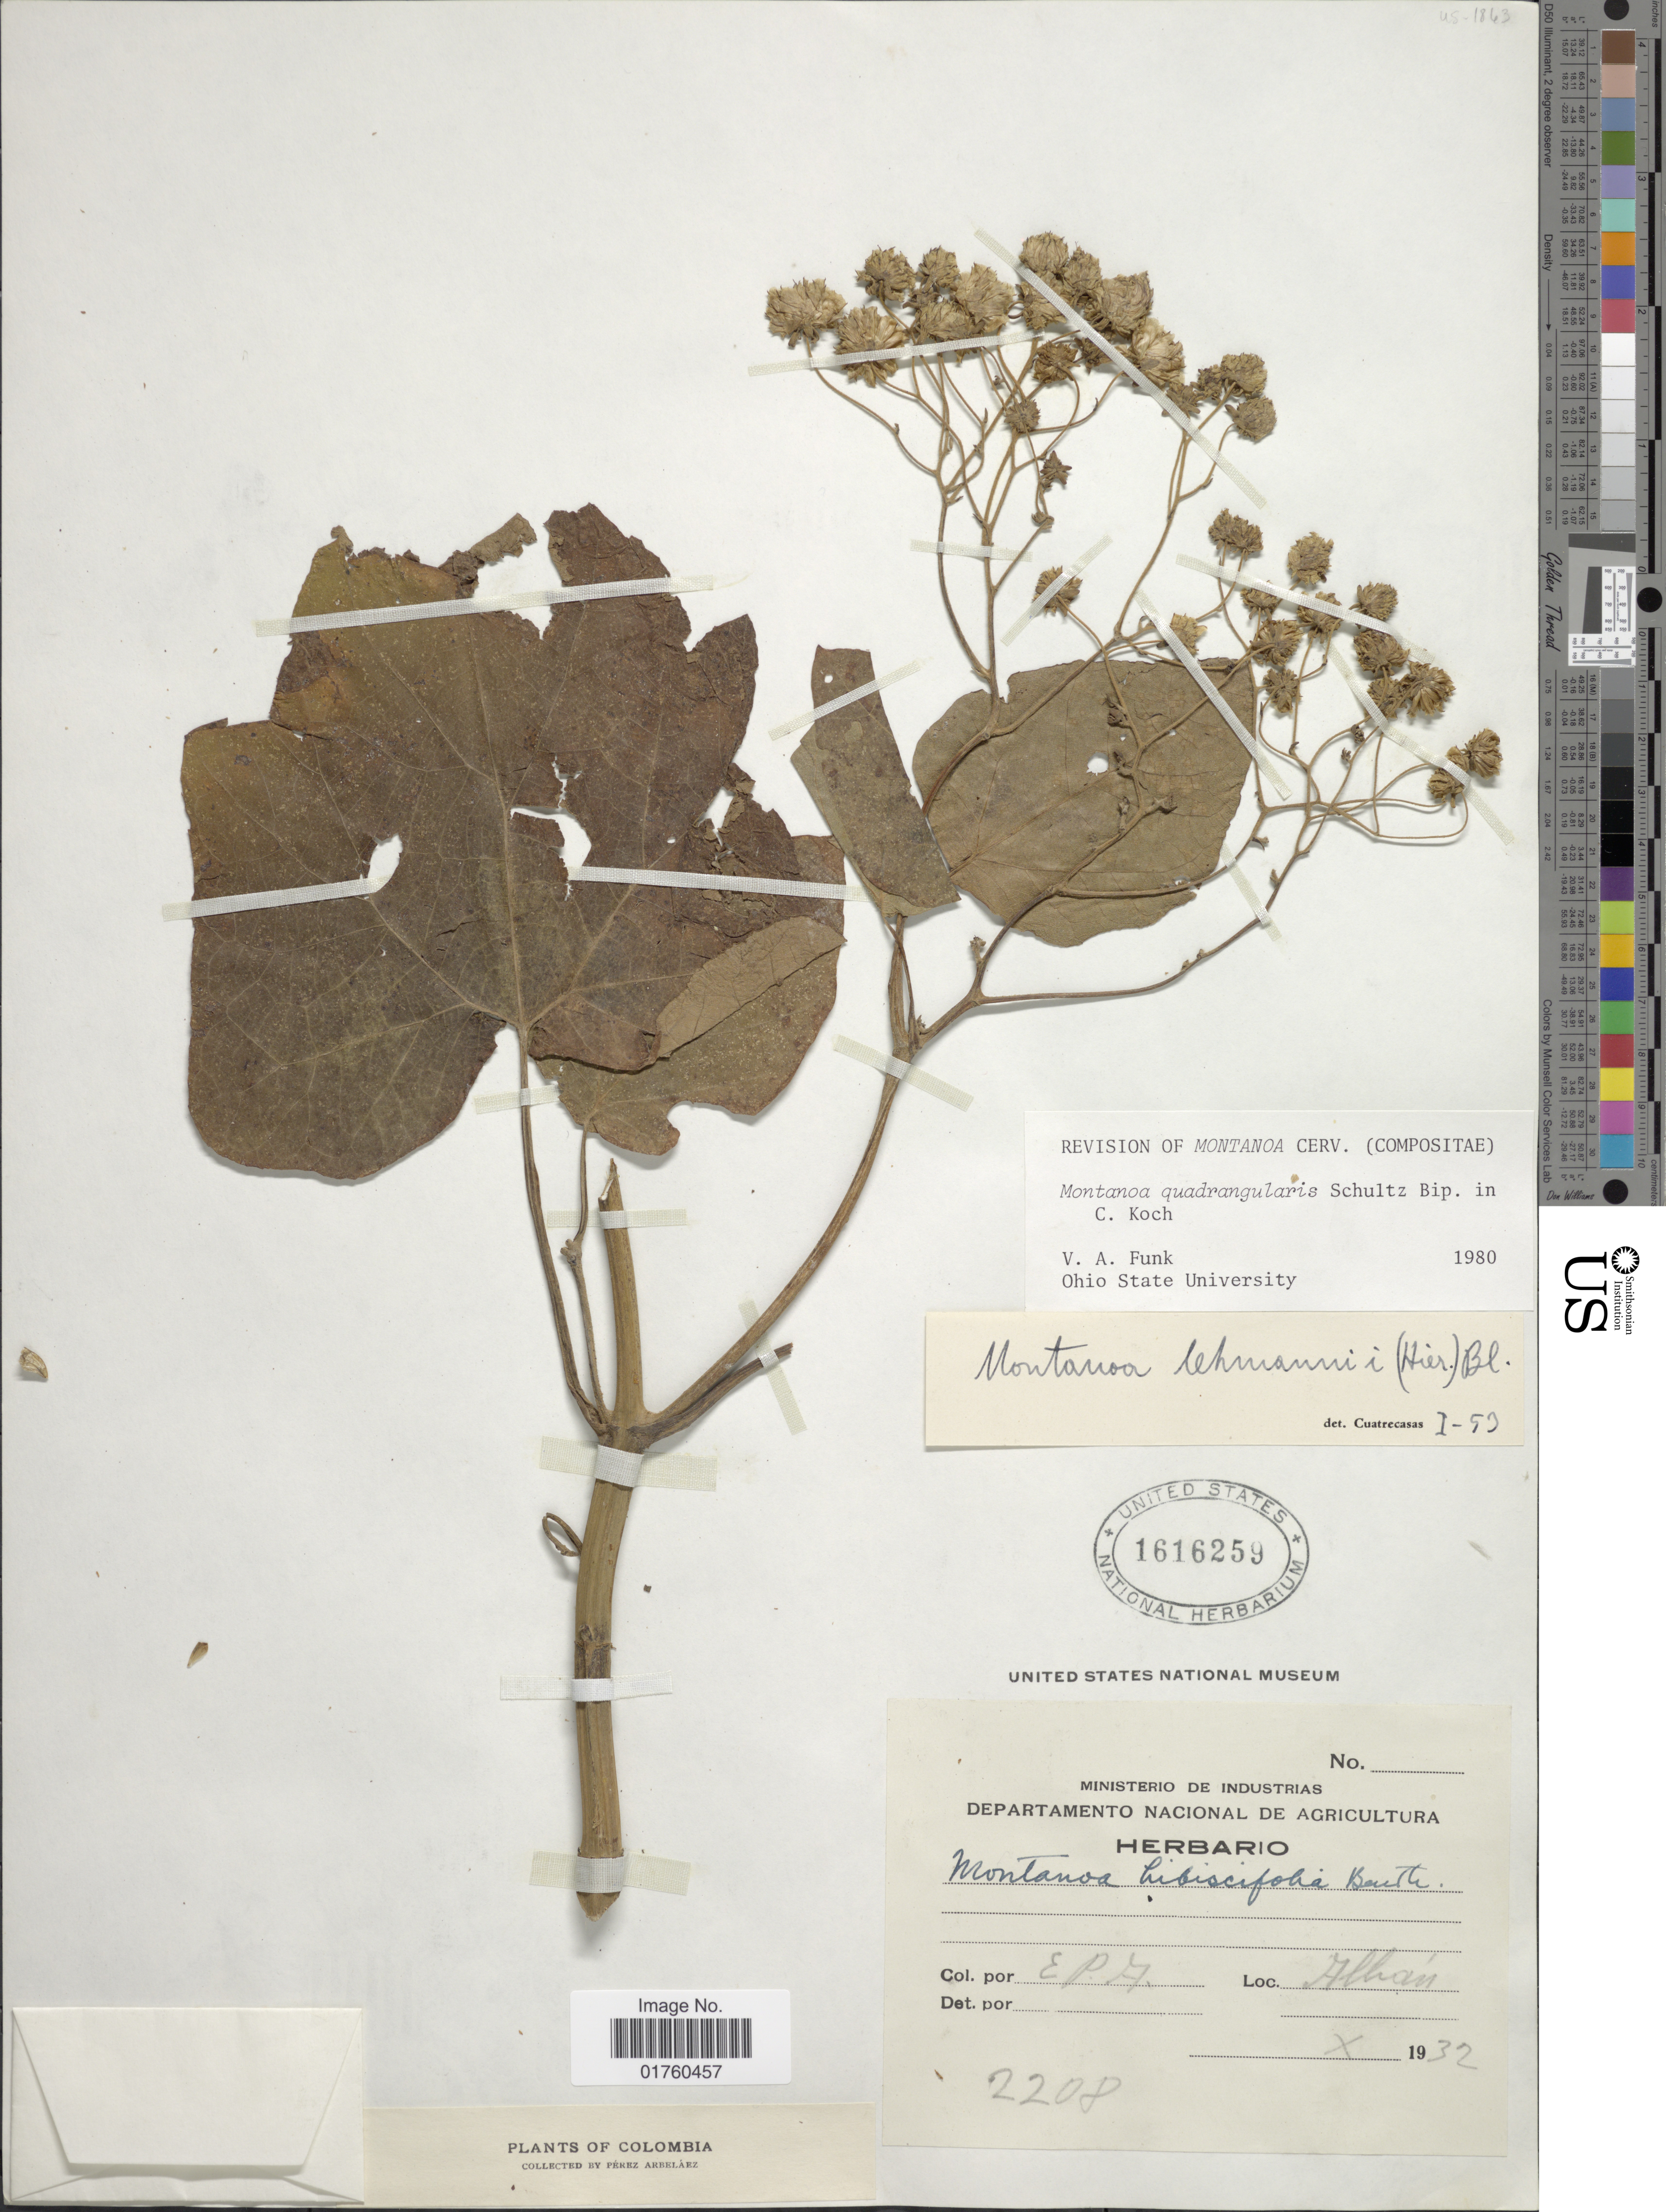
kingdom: Plantae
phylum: Tracheophyta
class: Magnoliopsida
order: Asterales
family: Asteraceae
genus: Montanoa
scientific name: Montanoa quadrangularis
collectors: E. Pérez Arbeláez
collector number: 2208*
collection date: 1932-10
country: Colombia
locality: Alban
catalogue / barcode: US 1616259